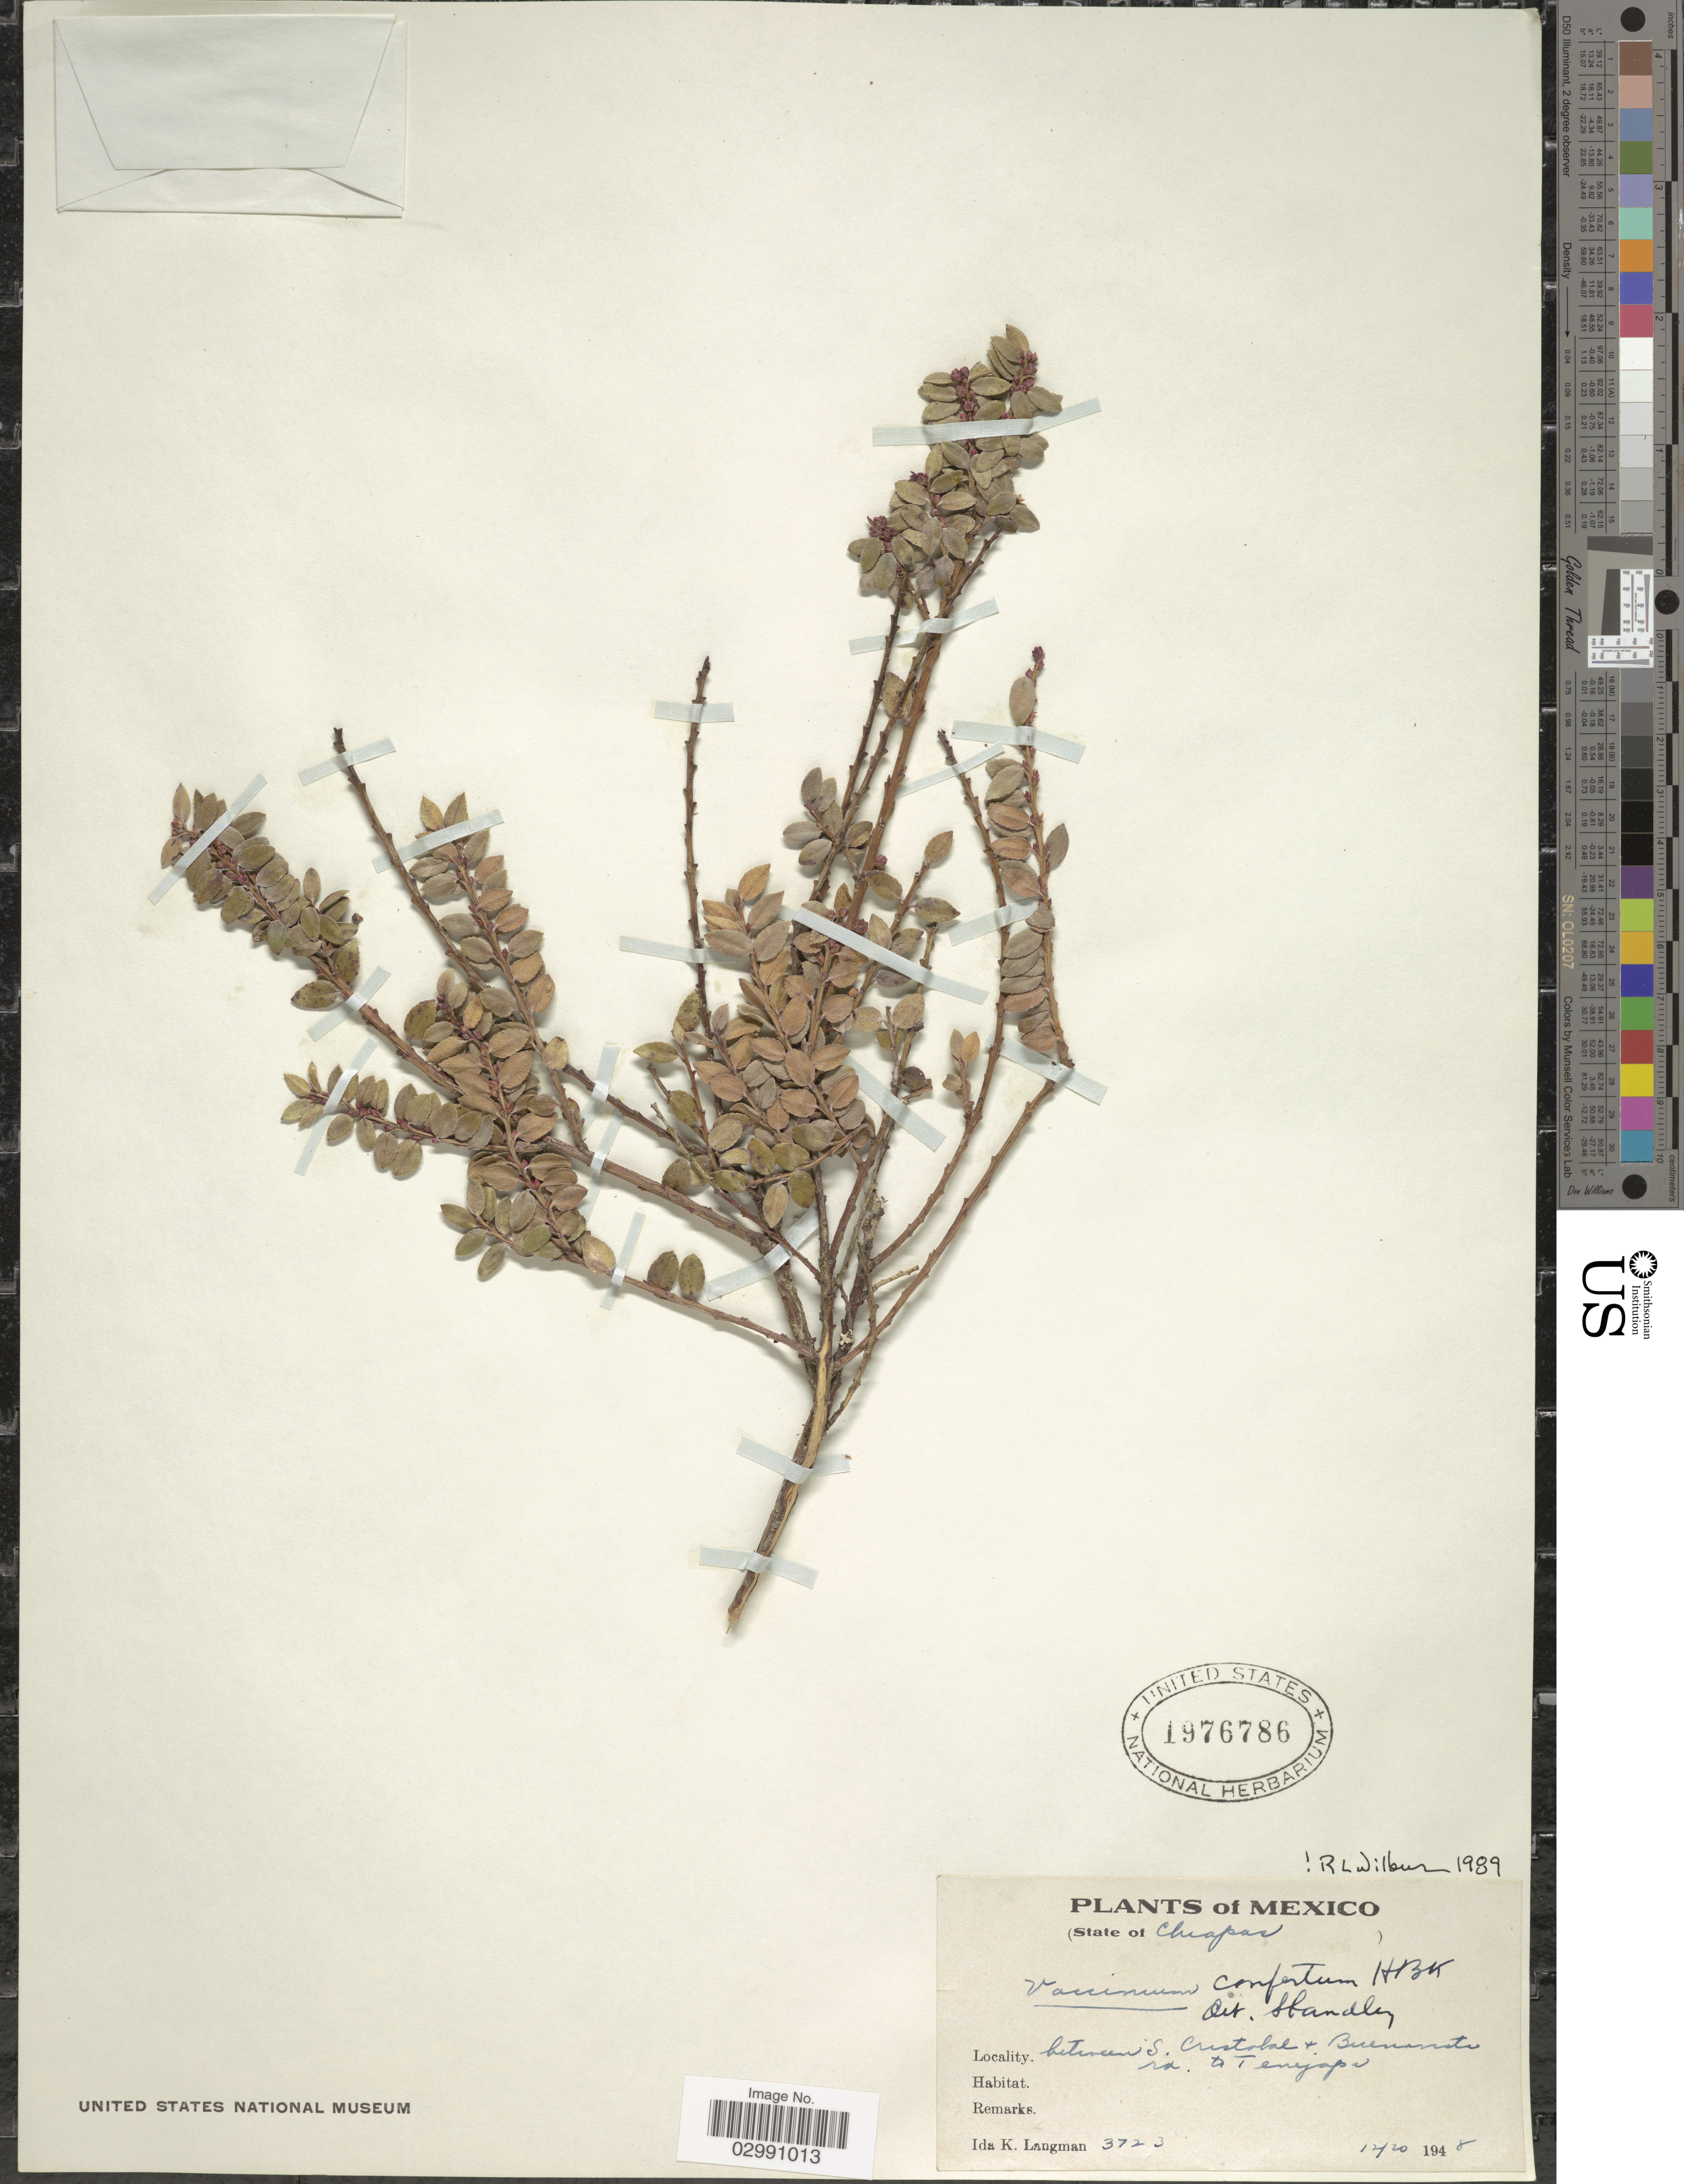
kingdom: Plantae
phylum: Tracheophyta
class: Magnoliopsida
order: Ericales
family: Ericaceae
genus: Vaccinium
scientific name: Vaccinium confertum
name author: Kunth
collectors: I. K. Langman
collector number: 3723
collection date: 1948-12-20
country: Mexico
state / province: Chiapas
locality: Between S. Cristobal + Buenavista rd. to Tenejapa.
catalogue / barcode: US 1976786